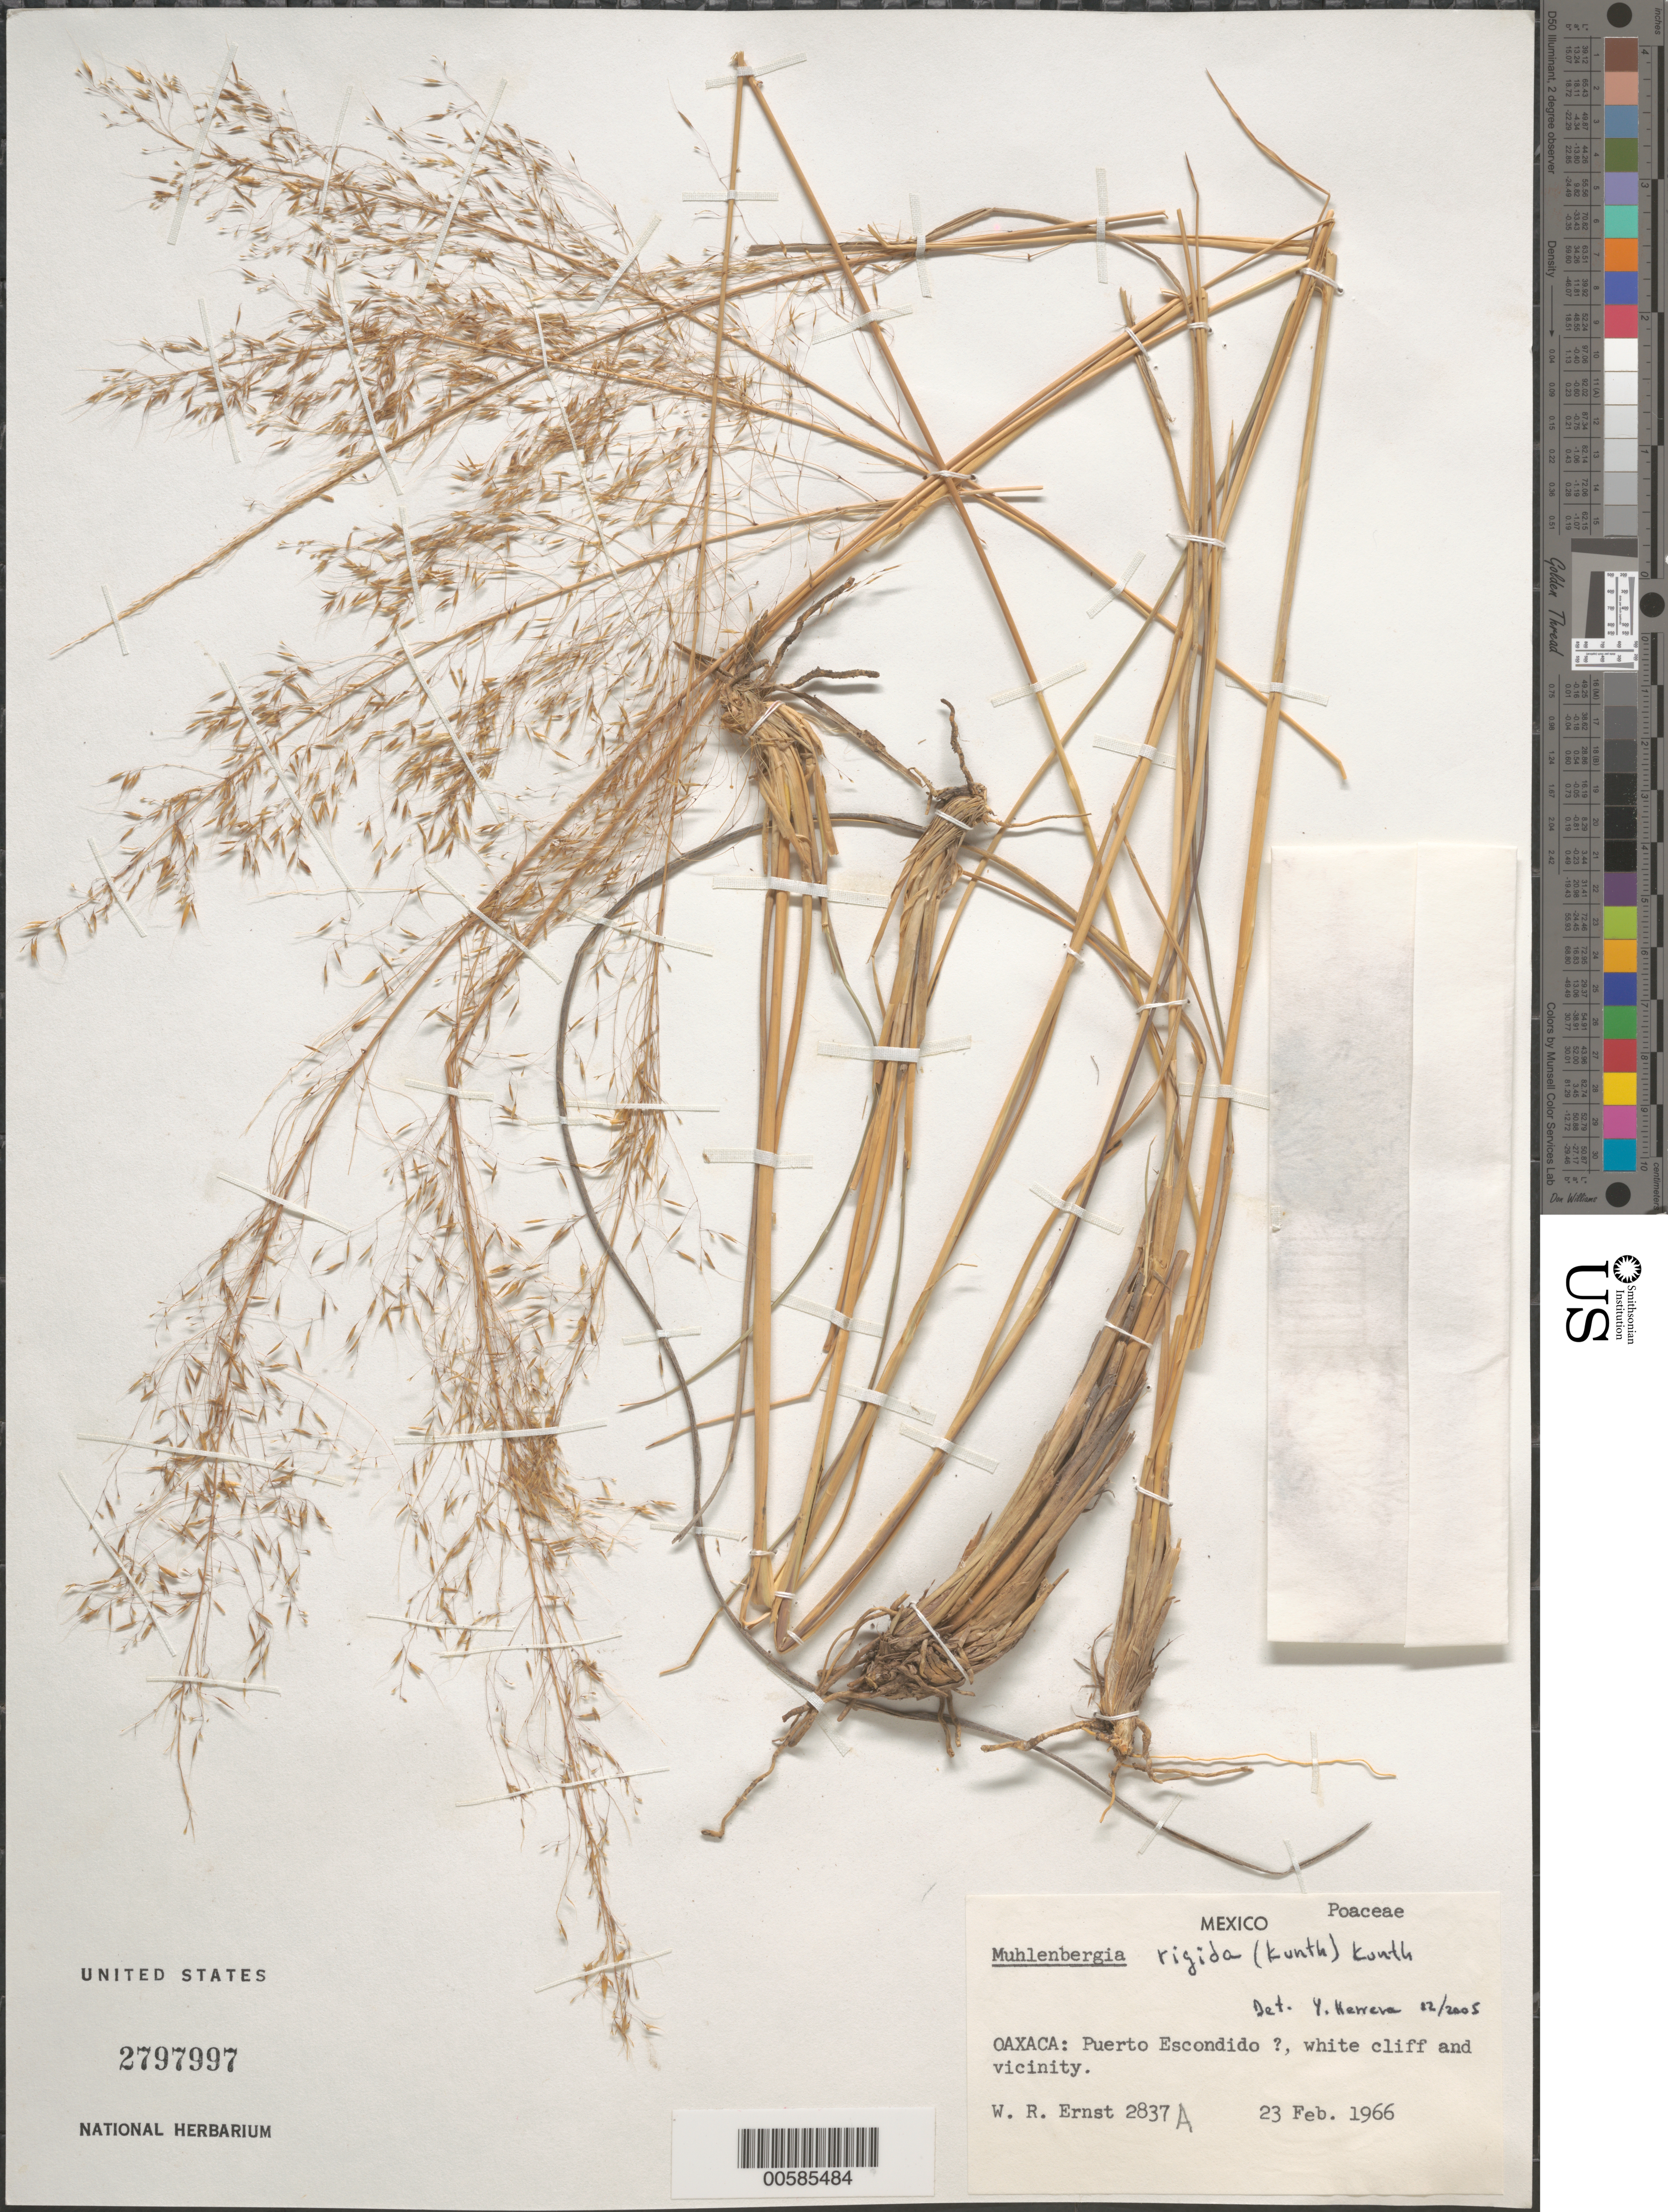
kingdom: Plantae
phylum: Tracheophyta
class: Liliopsida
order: Poales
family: Poaceae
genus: Muhlenbergia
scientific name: Muhlenbergia sp.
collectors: W. R. Ernst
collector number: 2837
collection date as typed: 23 Feb 1966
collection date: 1966-02-23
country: Mexico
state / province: Oaxaca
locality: Puerto Escondido ?, white cliff and vicinity.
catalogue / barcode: US 2797997